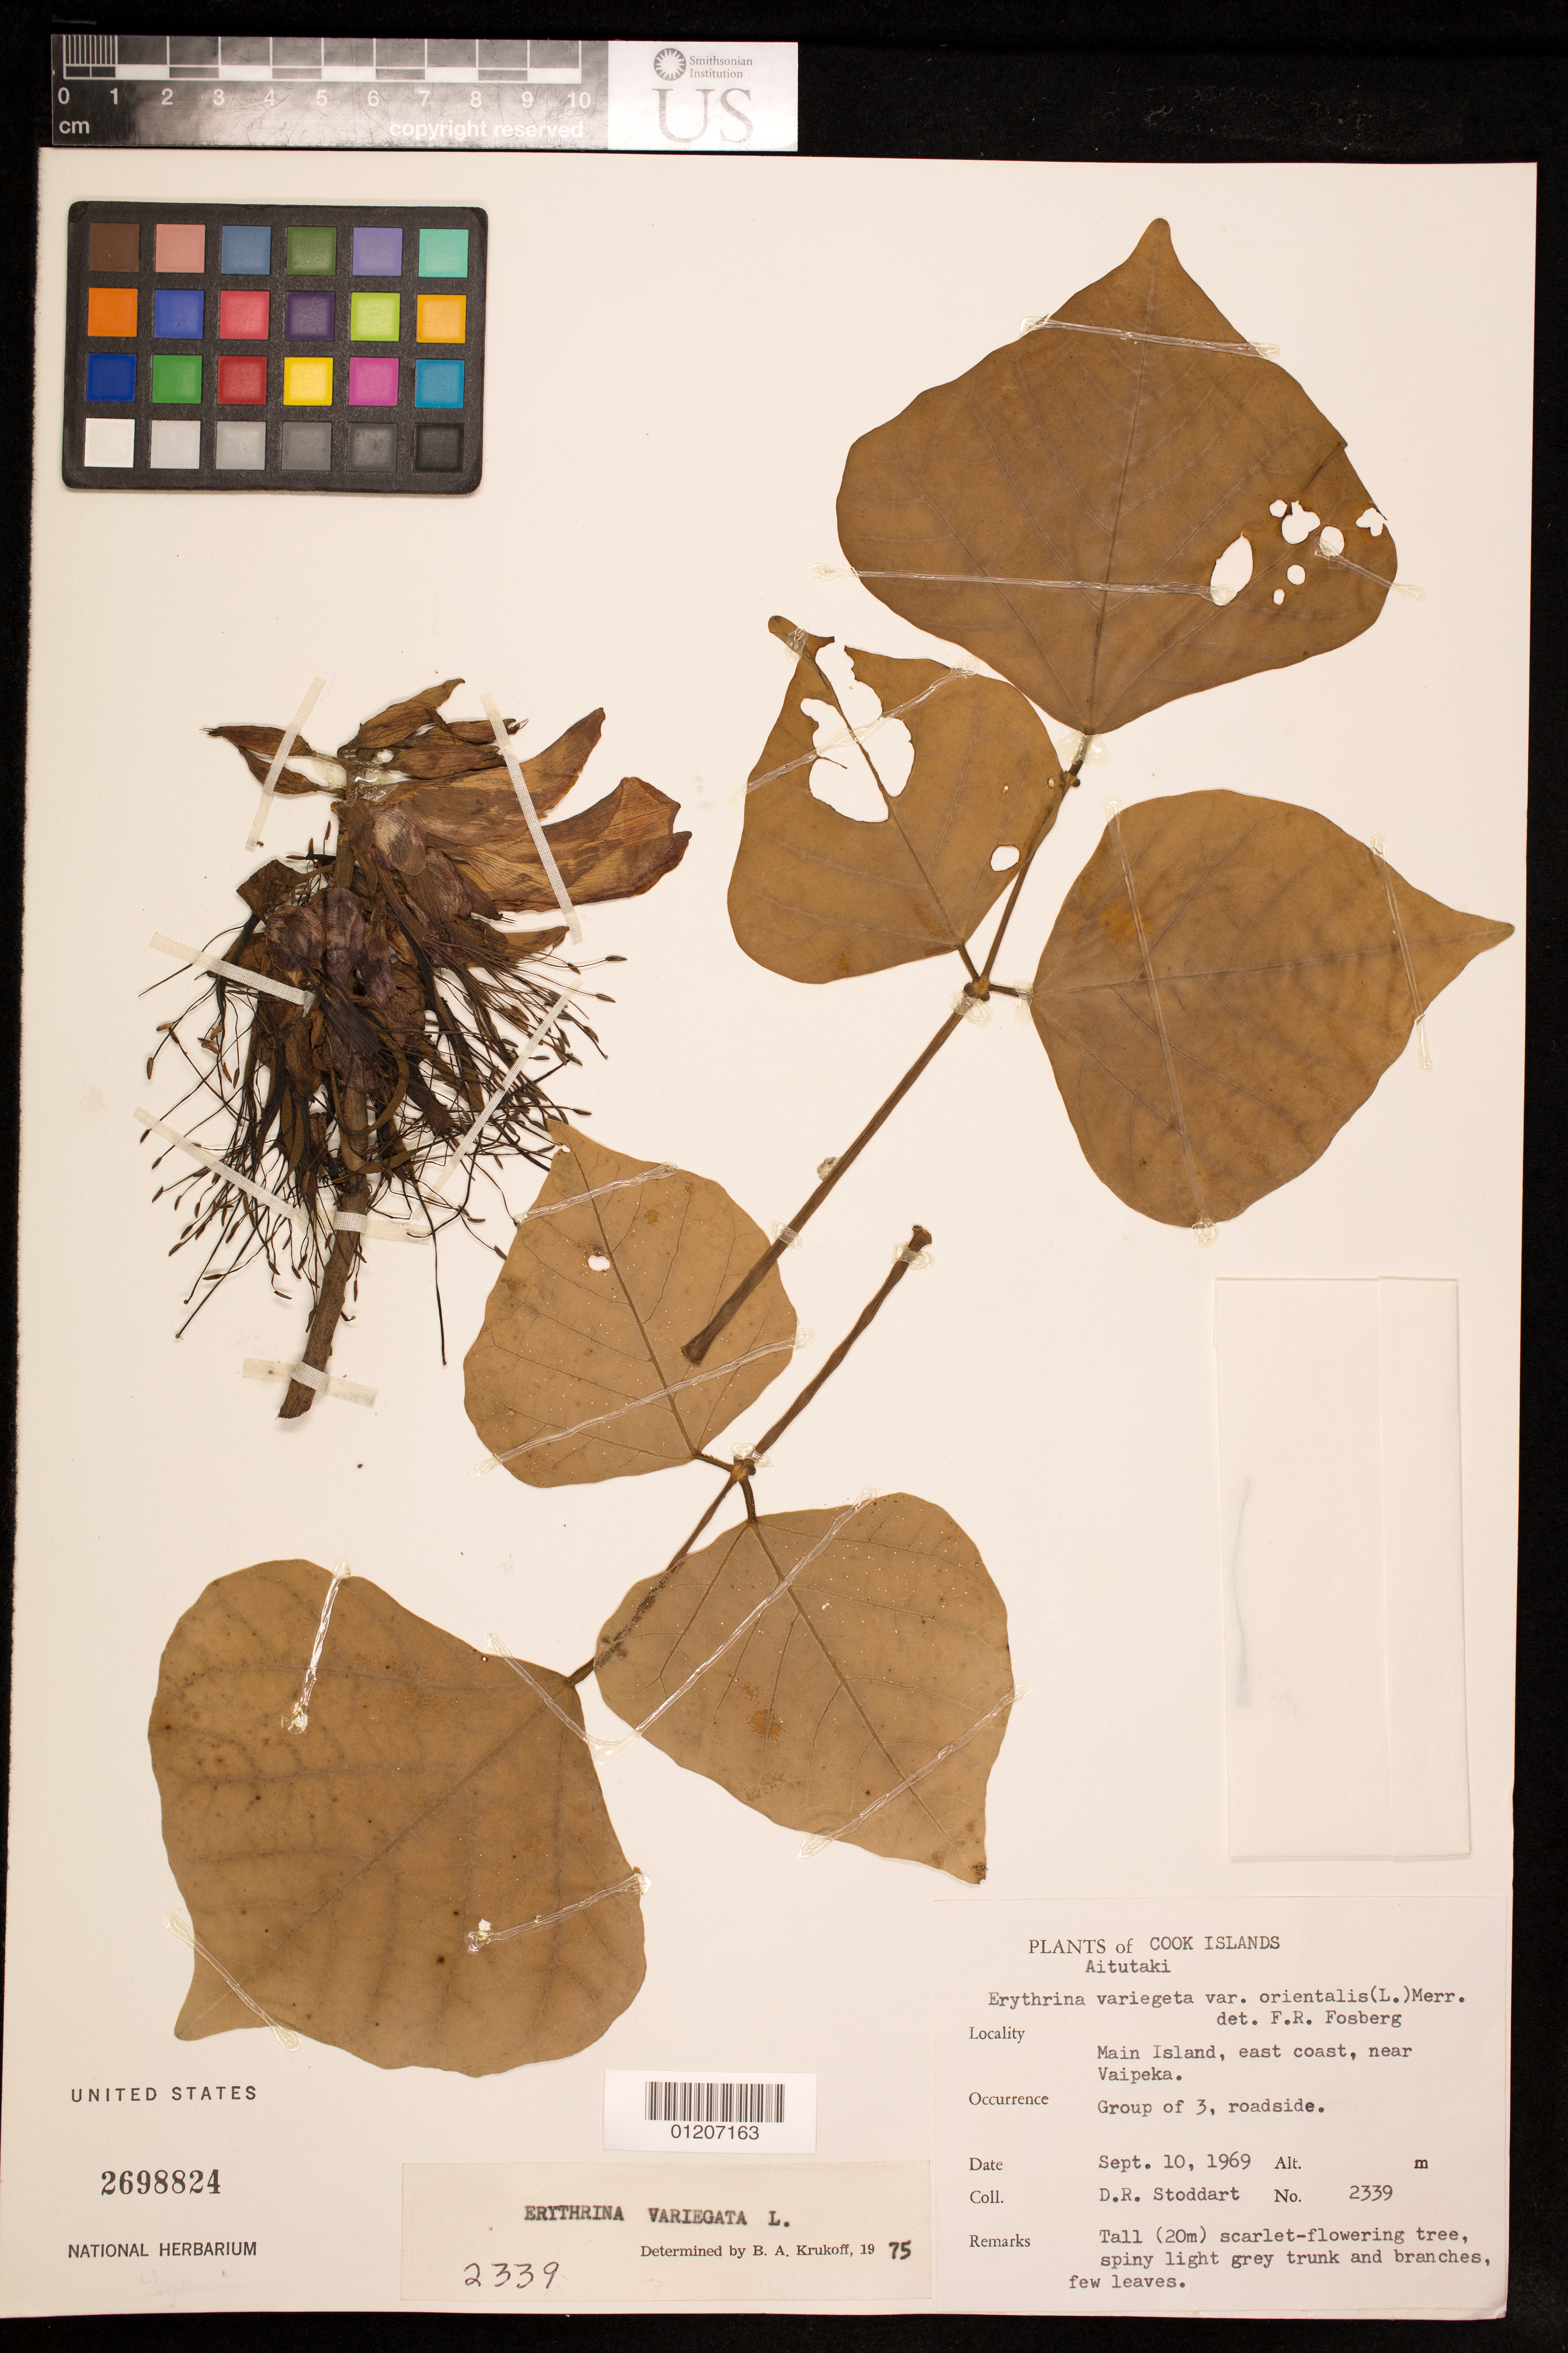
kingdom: Plantae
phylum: Tracheophyta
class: Magnoliopsida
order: Fabales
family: Fabaceae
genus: Erythrina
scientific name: Erythrina variegata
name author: L.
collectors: D. R. Stoddart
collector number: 2339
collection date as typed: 10 Sep 1969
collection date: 1969-09-10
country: Cook Islands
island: Aitutaki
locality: Main Island, E coast, Vaipae, Aitutaki [Southern Cook Is.]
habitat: Roadside.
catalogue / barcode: US 2698824